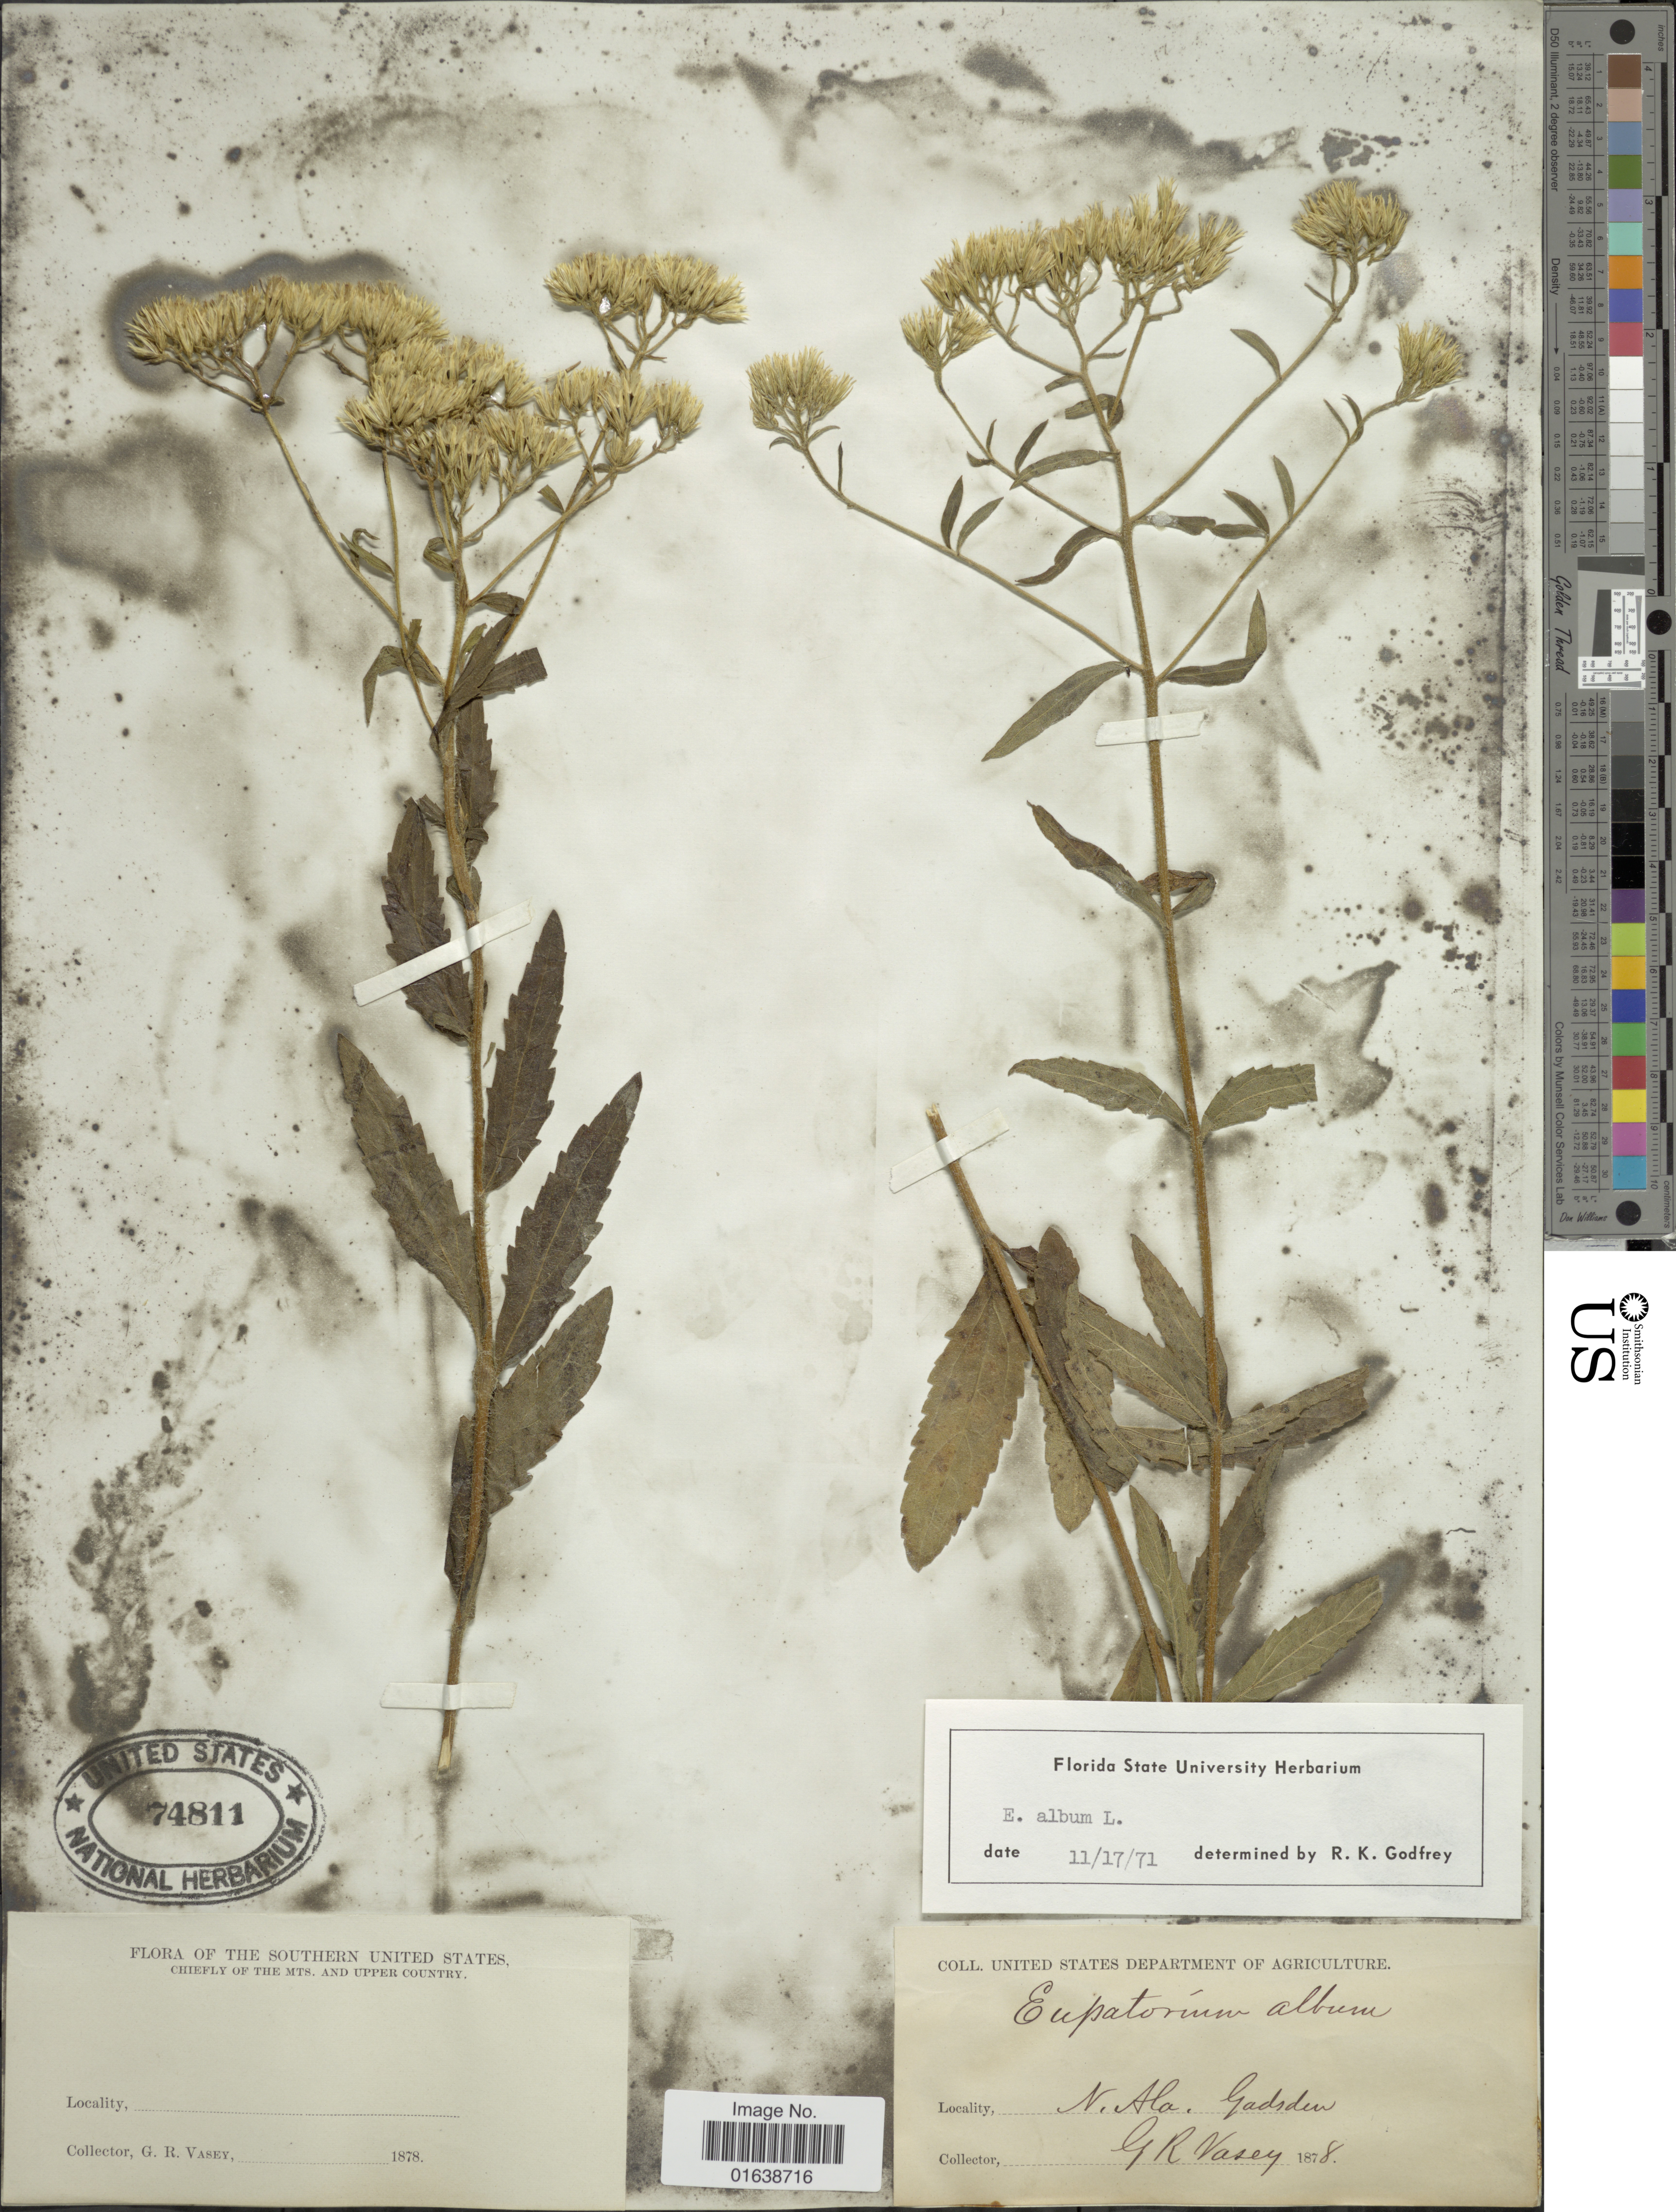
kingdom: Plantae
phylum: Tracheophyta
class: Magnoliopsida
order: Asterales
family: Asteraceae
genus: Eupatorium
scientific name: Eupatorium album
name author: L.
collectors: G. R. Vasey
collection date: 1878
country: United States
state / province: Alabama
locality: N. Ala. Godsden. Chiefly of The Mts. And Upper Country.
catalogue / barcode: US 74811